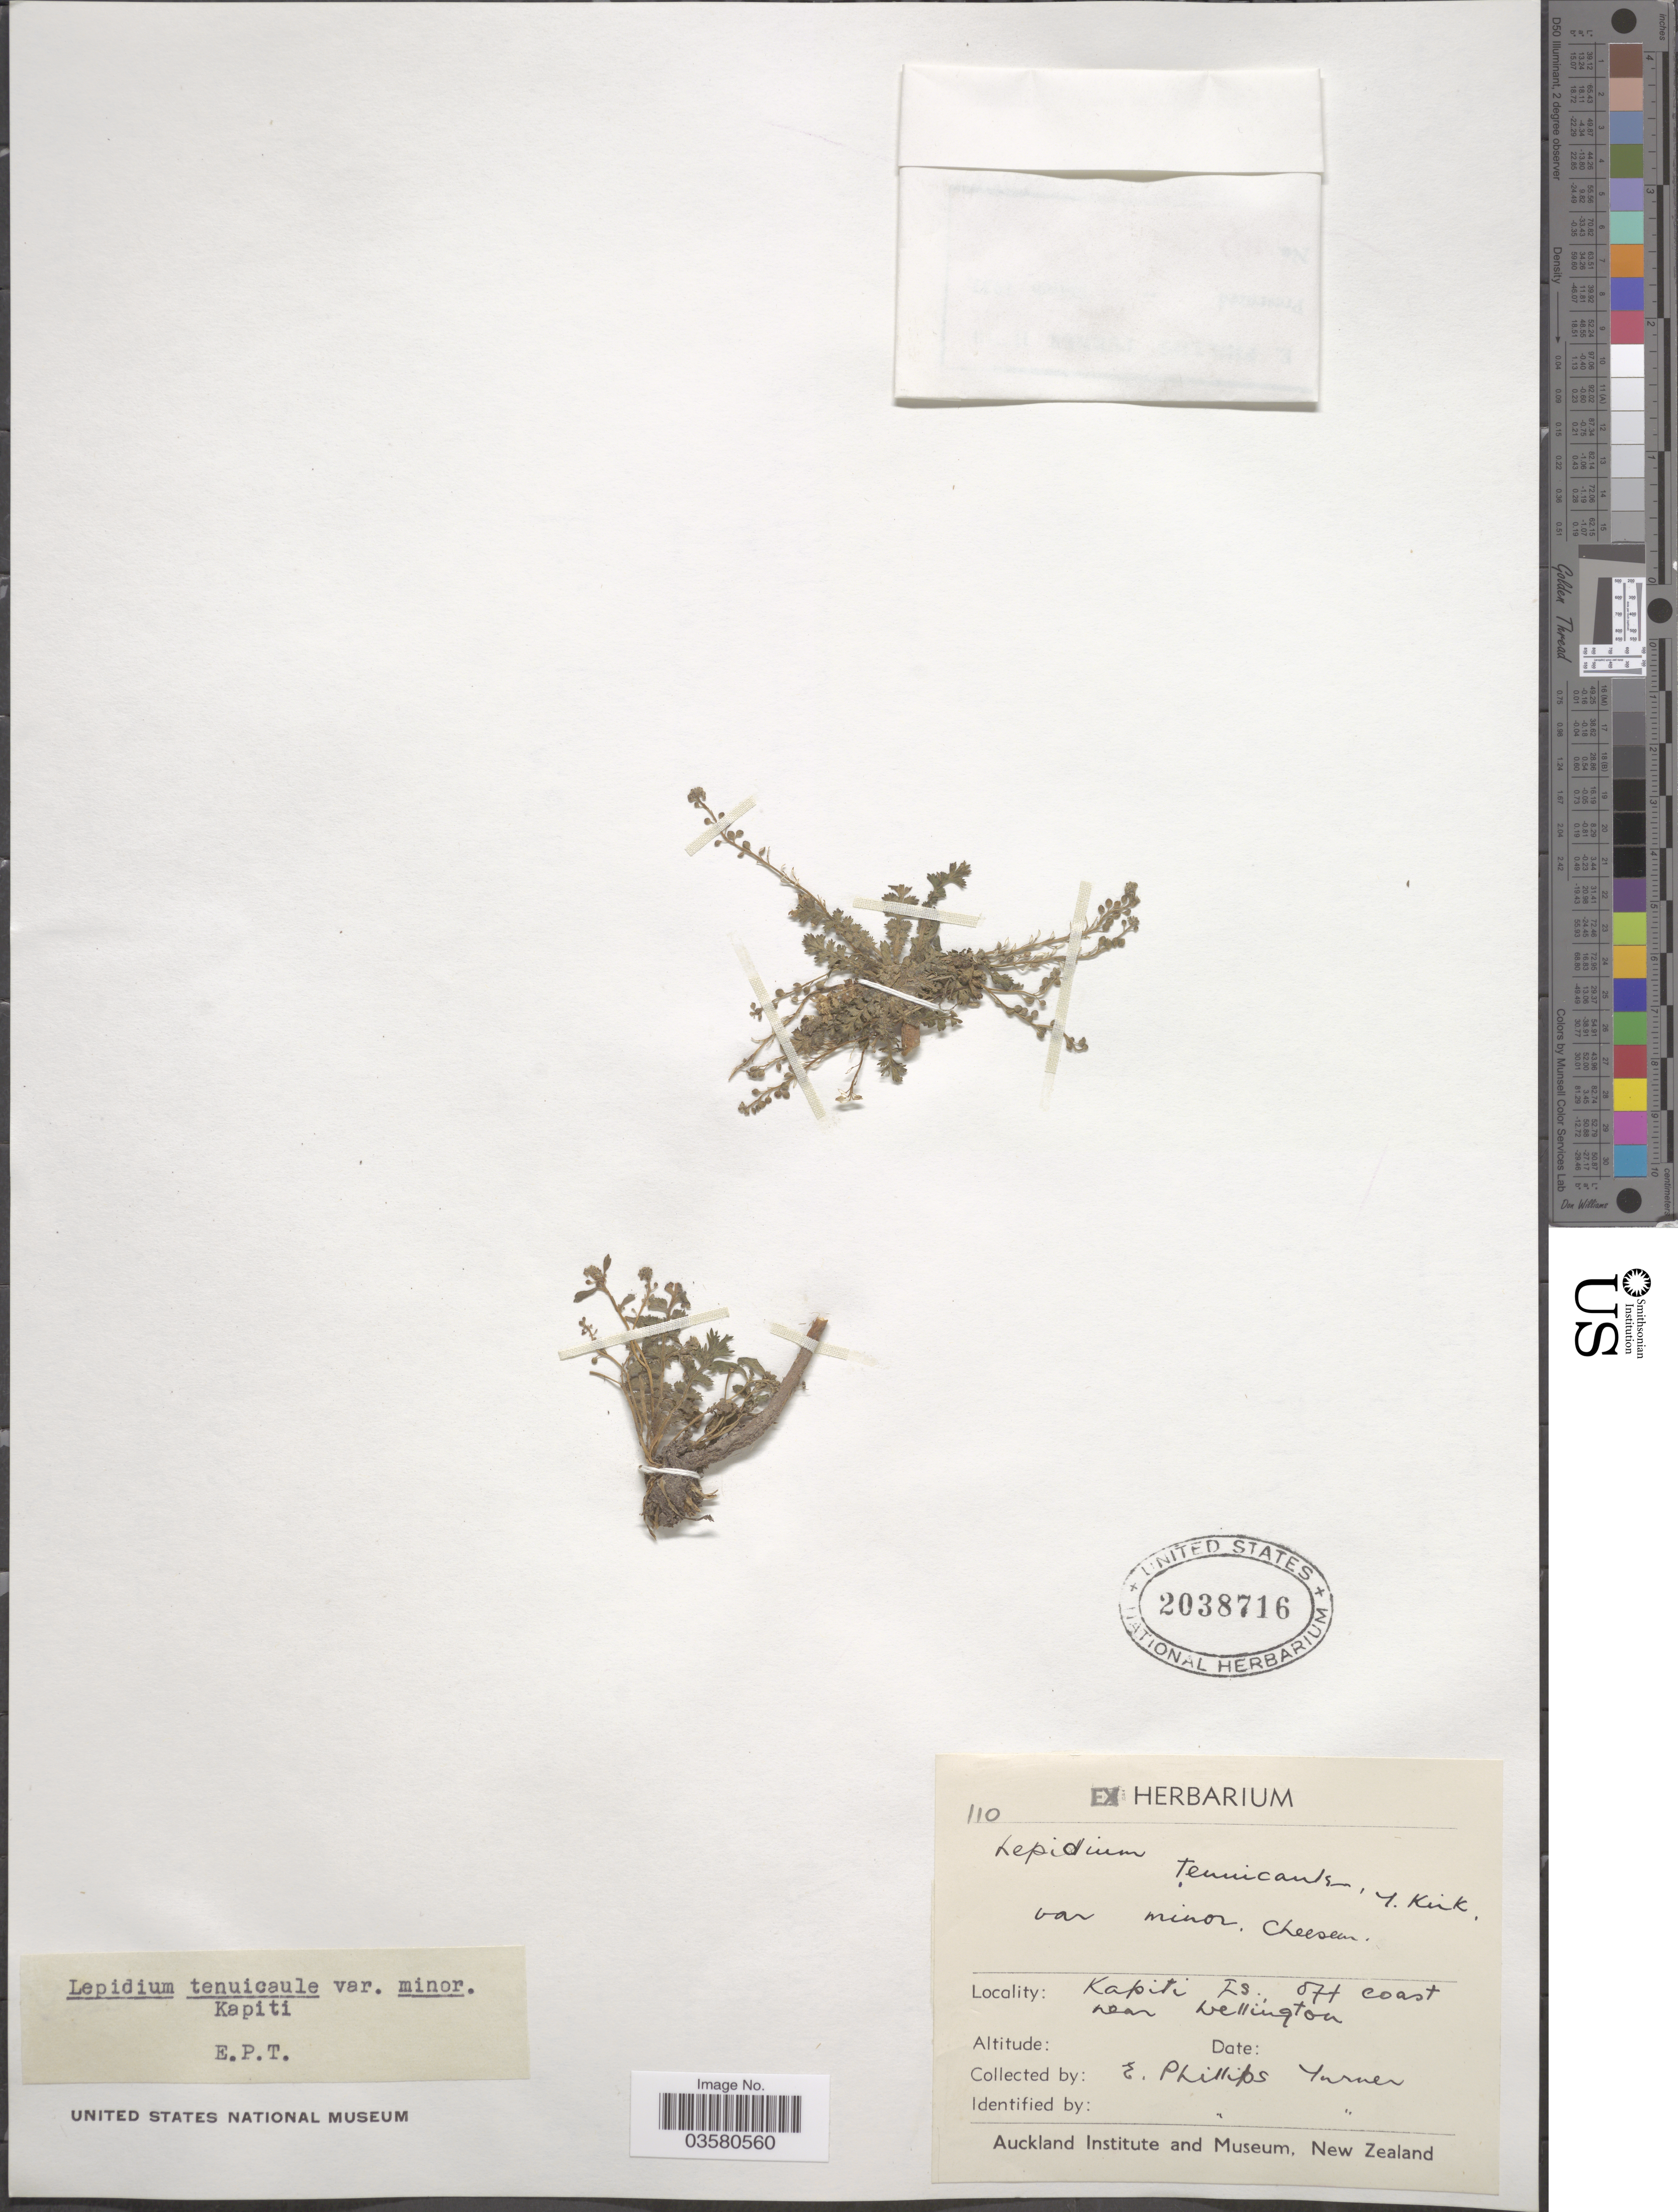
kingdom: Plantae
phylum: Tracheophyta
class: Magnoliopsida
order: Brassicales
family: Brassicaceae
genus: Lepidium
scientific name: Lepidium tenuicaule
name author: Kirk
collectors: E. Turner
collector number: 110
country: New Zealand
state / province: Wellington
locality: Kapiti Is. off coast near Wellington.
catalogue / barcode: US 2038716